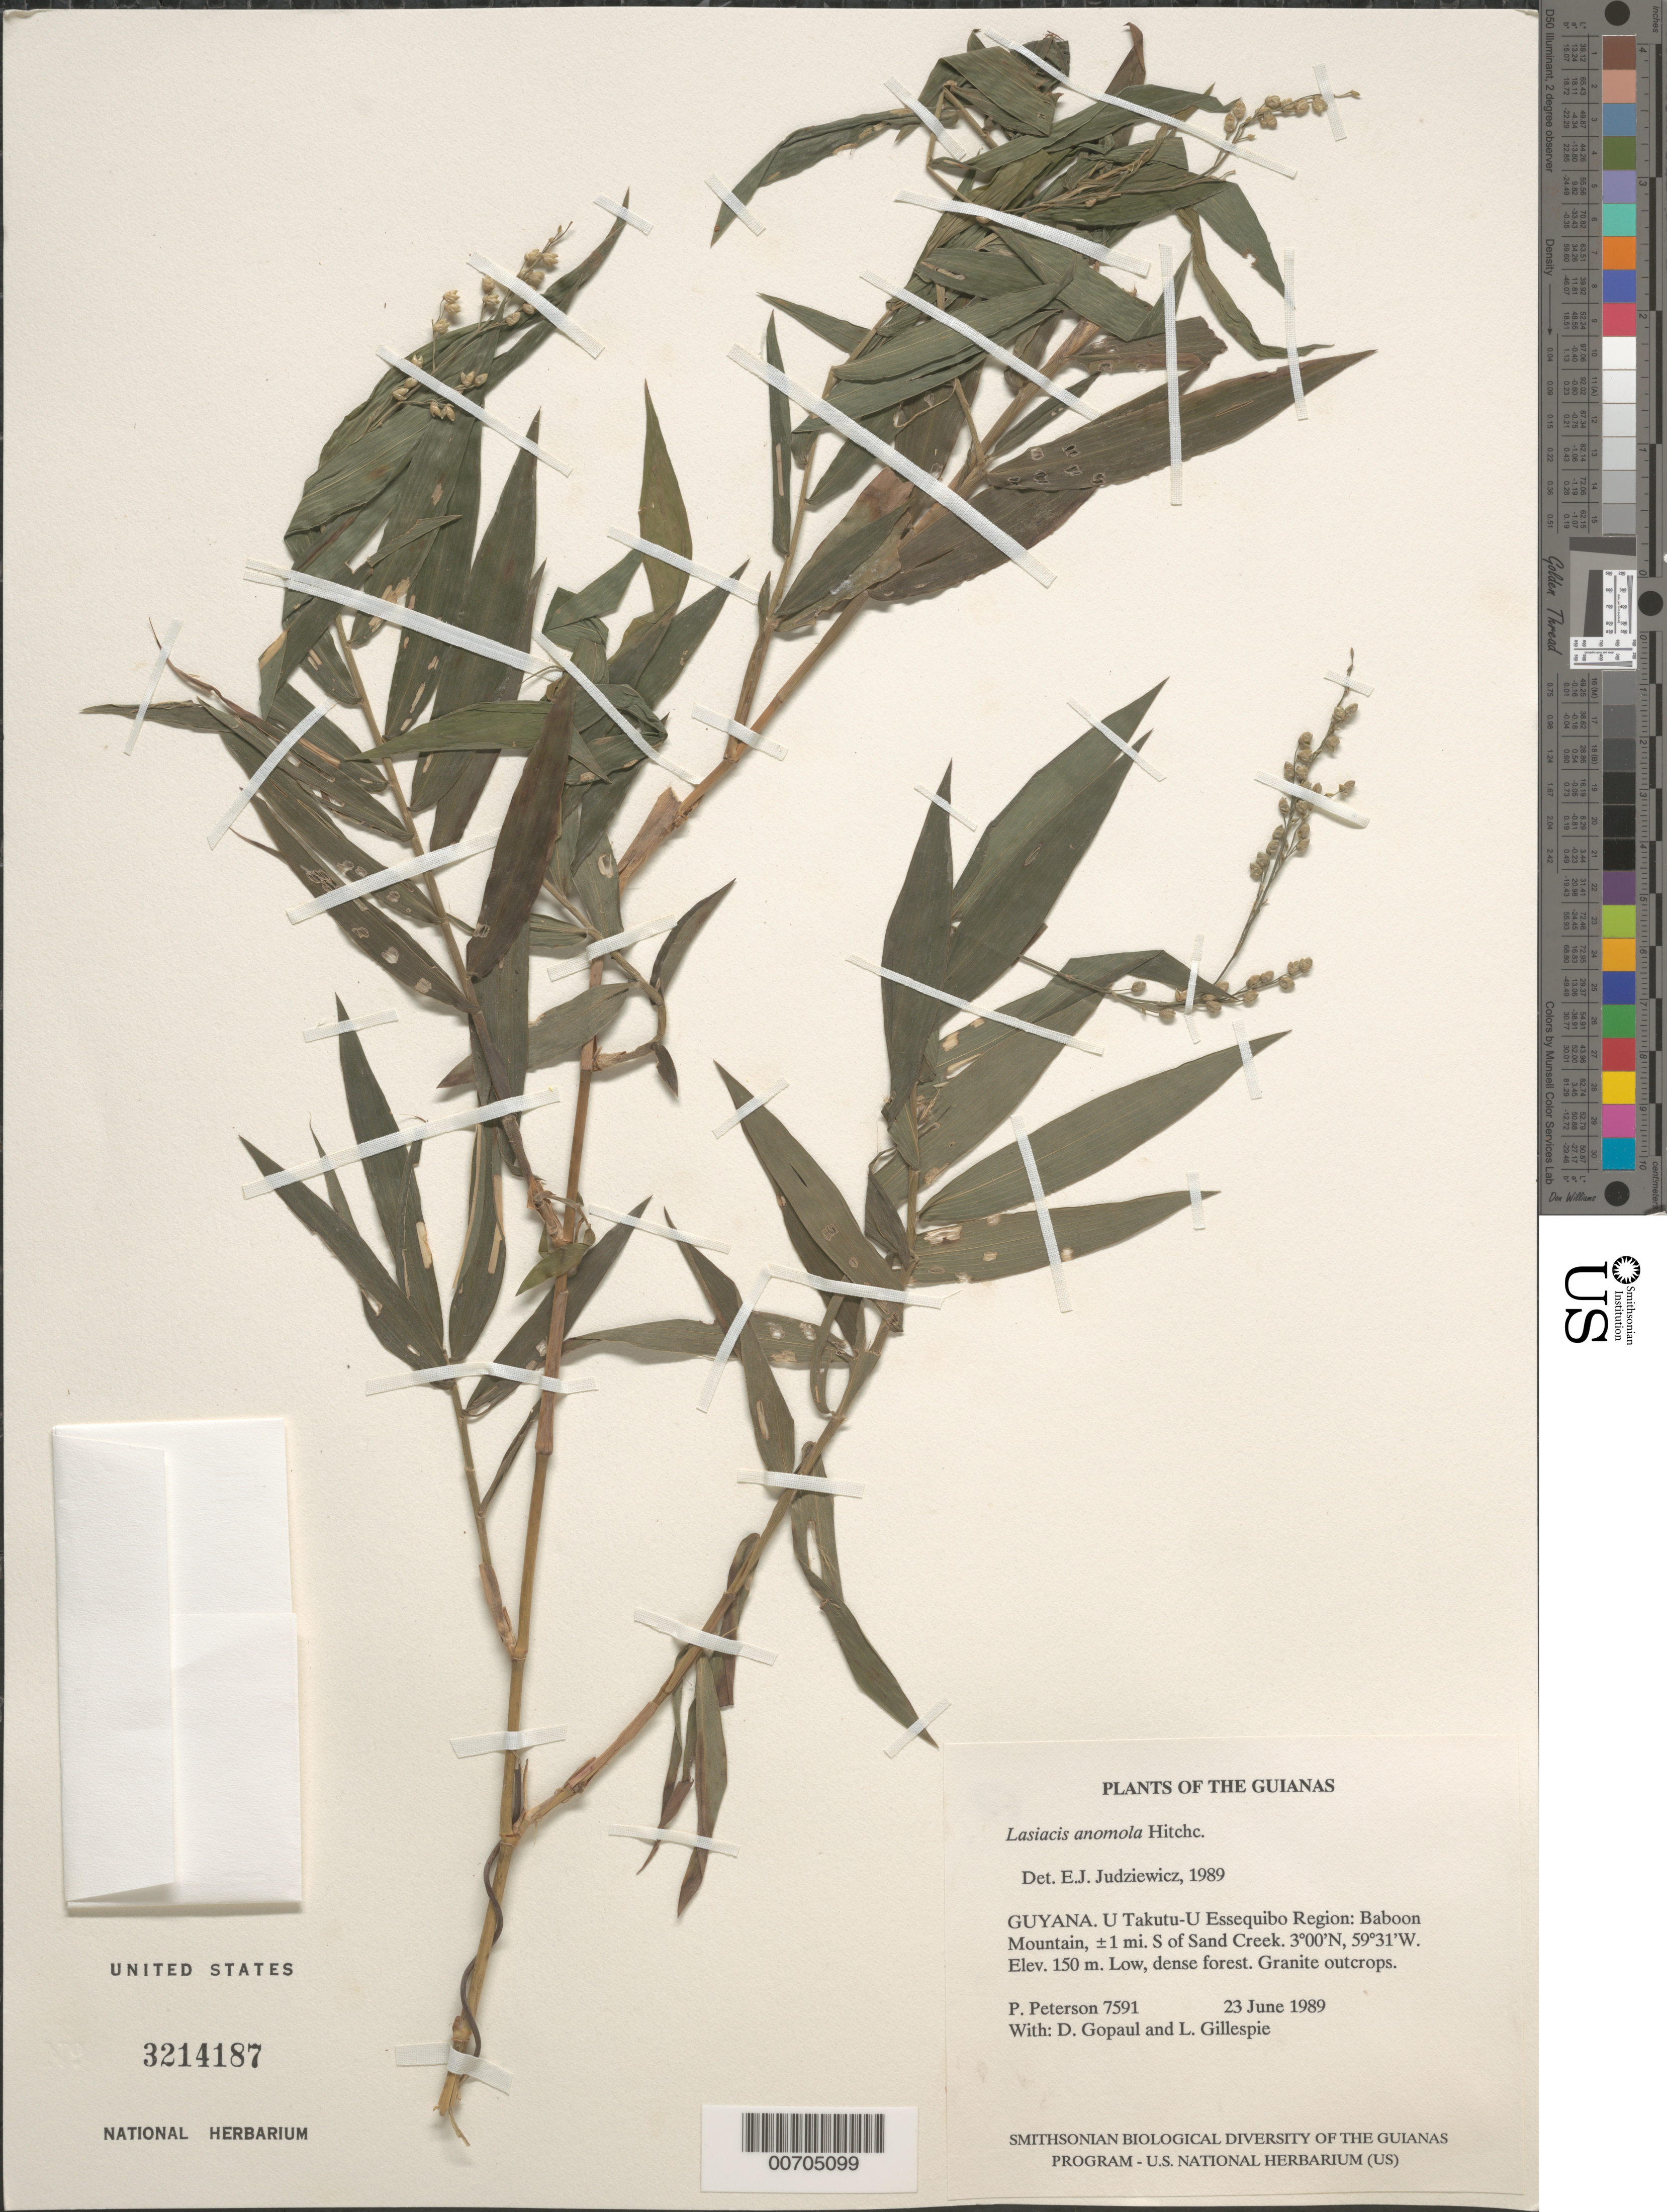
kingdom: Plantae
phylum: Tracheophyta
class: Liliopsida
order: Poales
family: Poaceae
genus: Lasiacis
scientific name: Lasiacis anomala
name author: Hitchc.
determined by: Judziewicz, E. J.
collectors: P. M. Peterson, D. Gopaul & L. J. Gillespie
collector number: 7591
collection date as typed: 23 June 1989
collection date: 1989-06-23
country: Guyana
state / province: U. Takutu-U. Essequibo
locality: Baboon Mountain, ±1 mi. S of Sand Creek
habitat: Low, dense forest. Granite outcrops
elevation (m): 150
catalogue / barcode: US 3214187